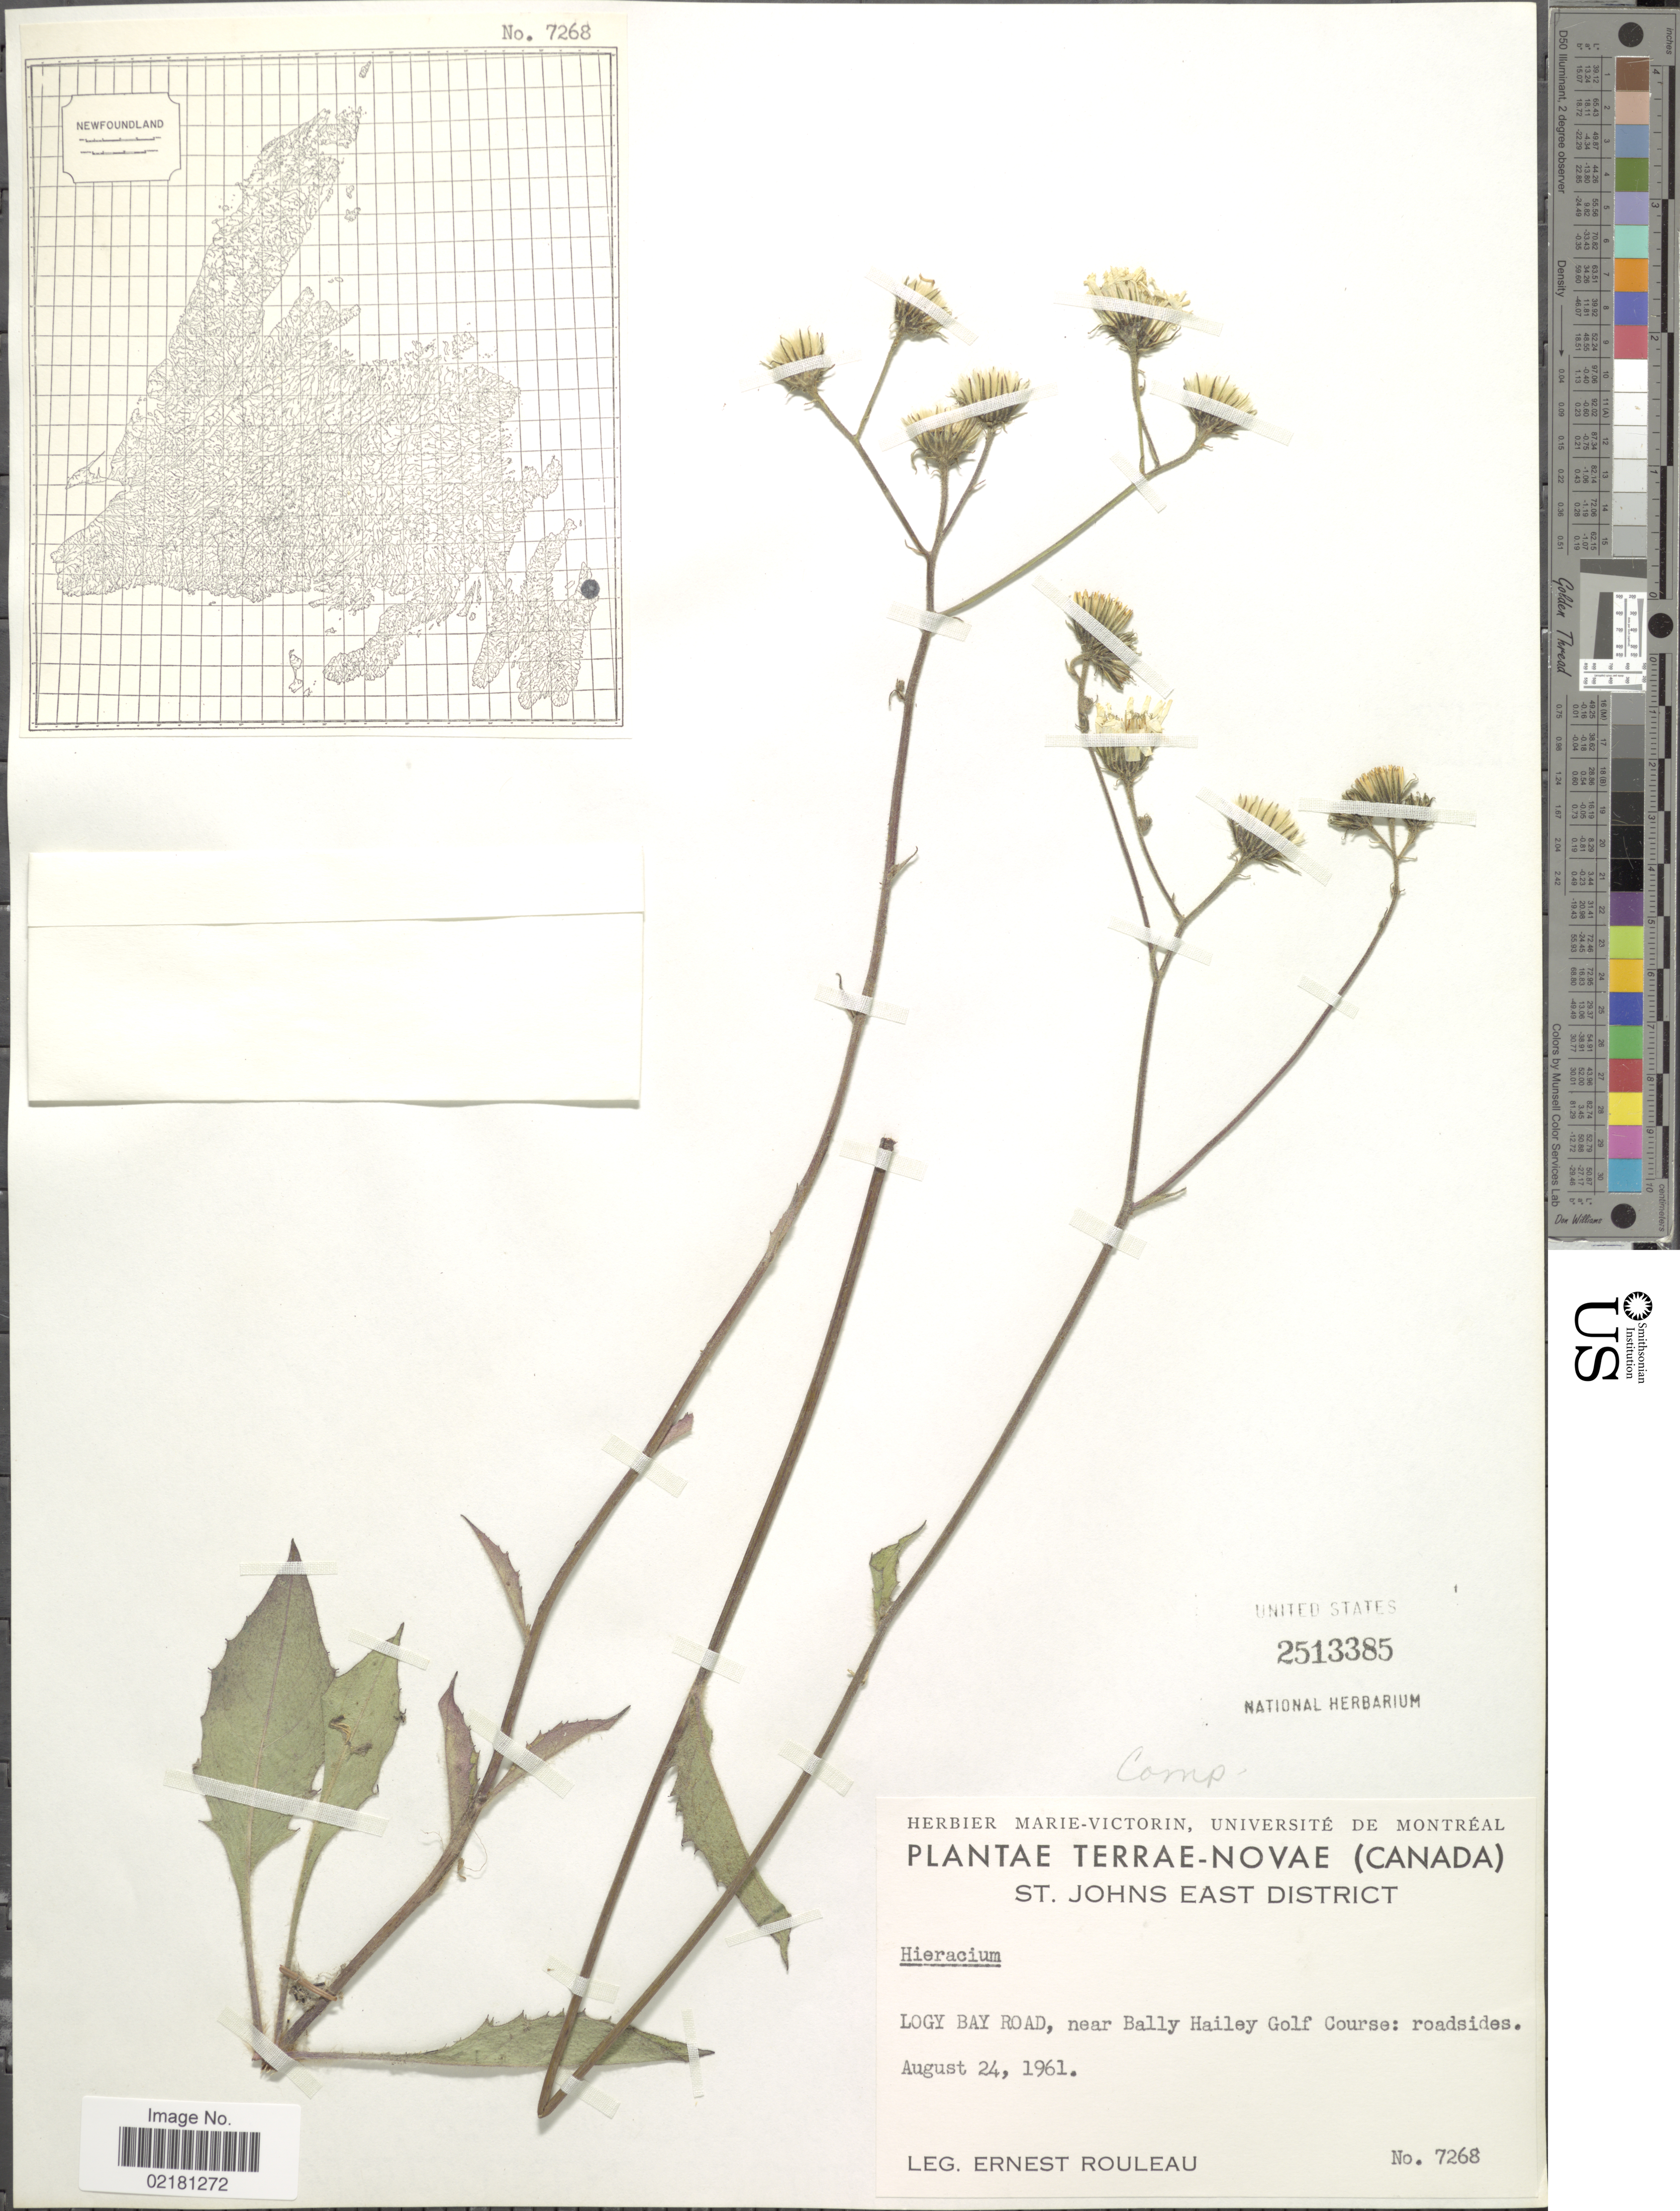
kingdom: Plantae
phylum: Tracheophyta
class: Magnoliopsida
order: Asterales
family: Asteraceae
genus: Hieracium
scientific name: Hieracium repandulare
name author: Druce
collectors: E. Rouleau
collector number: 7268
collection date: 1961-08-24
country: Canada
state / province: Newfoundland and Labrador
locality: Terrae-Novae, St. Johns East District, Logy Bay Road, near Bally Hailey Golf Course: roadsides.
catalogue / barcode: US 2513385